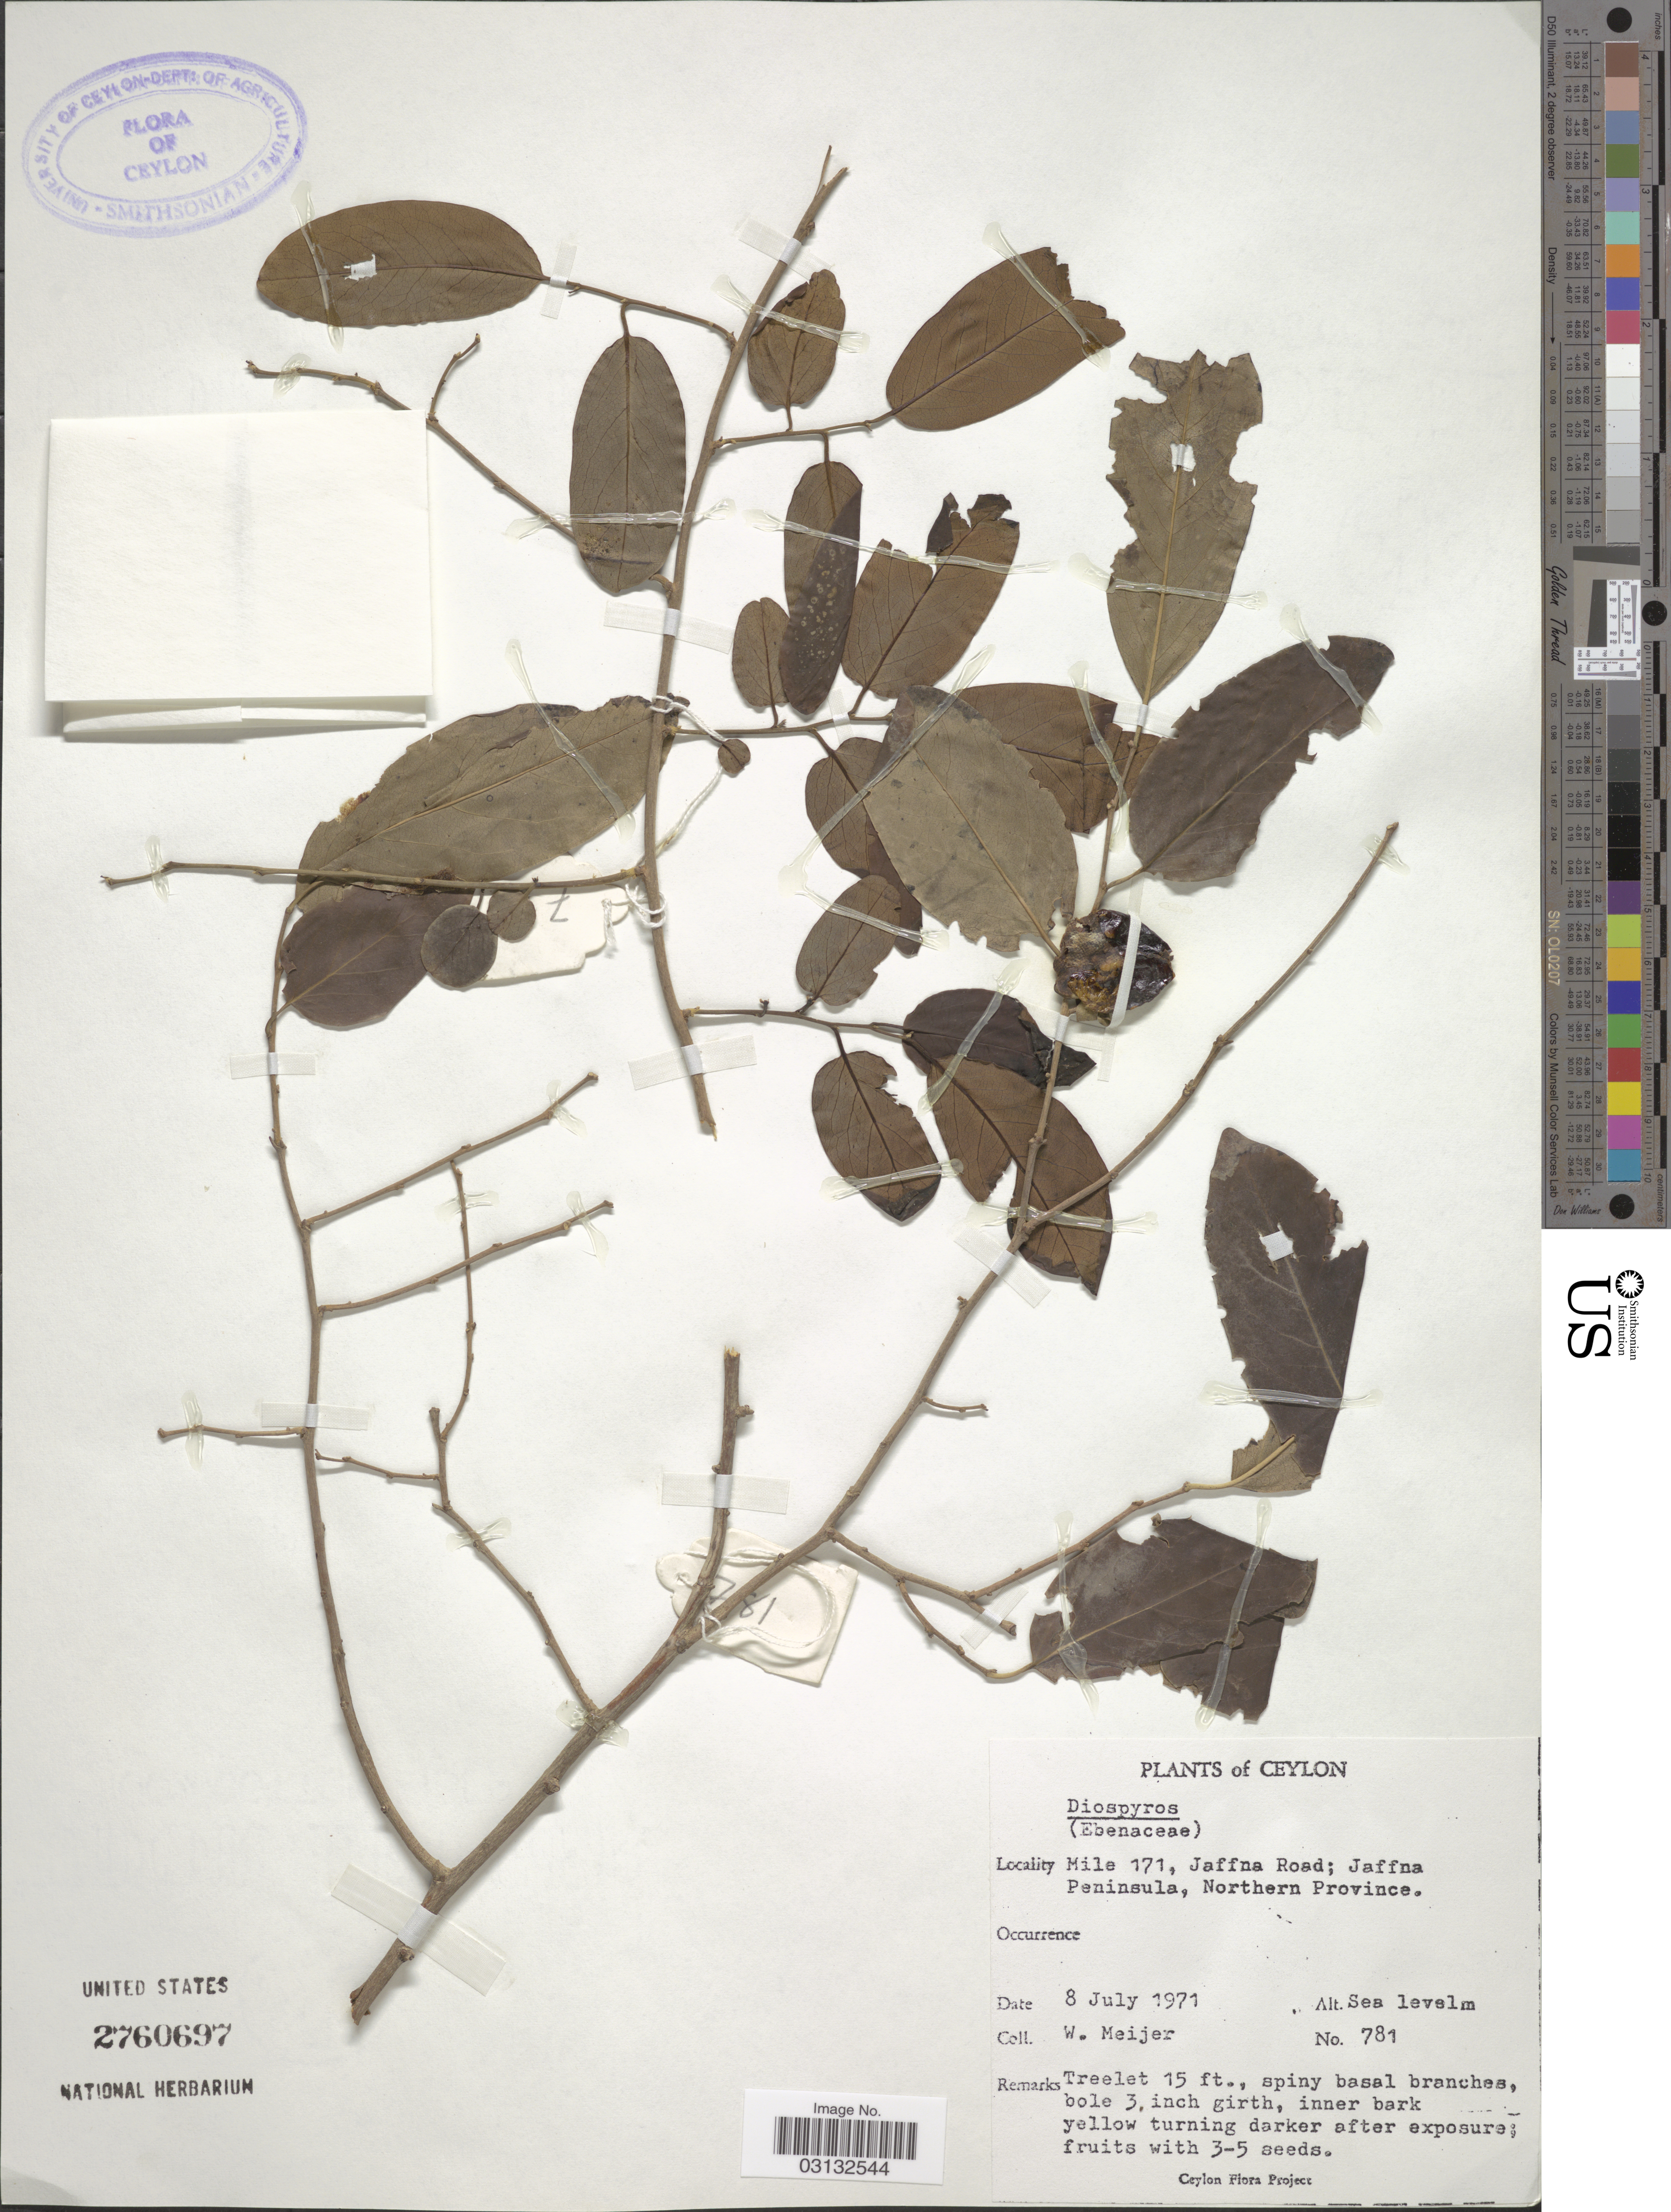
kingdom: Plantae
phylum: Tracheophyta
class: Magnoliopsida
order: Ericales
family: Ebenaceae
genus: Diospyros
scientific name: Diospyros sp.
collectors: W. Meijer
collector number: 781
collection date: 1971-07-08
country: Sri Lanka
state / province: Northern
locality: Ceylon. Mile 171, Jaffna Road; Jaffna Peninsula.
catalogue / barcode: US 2760697